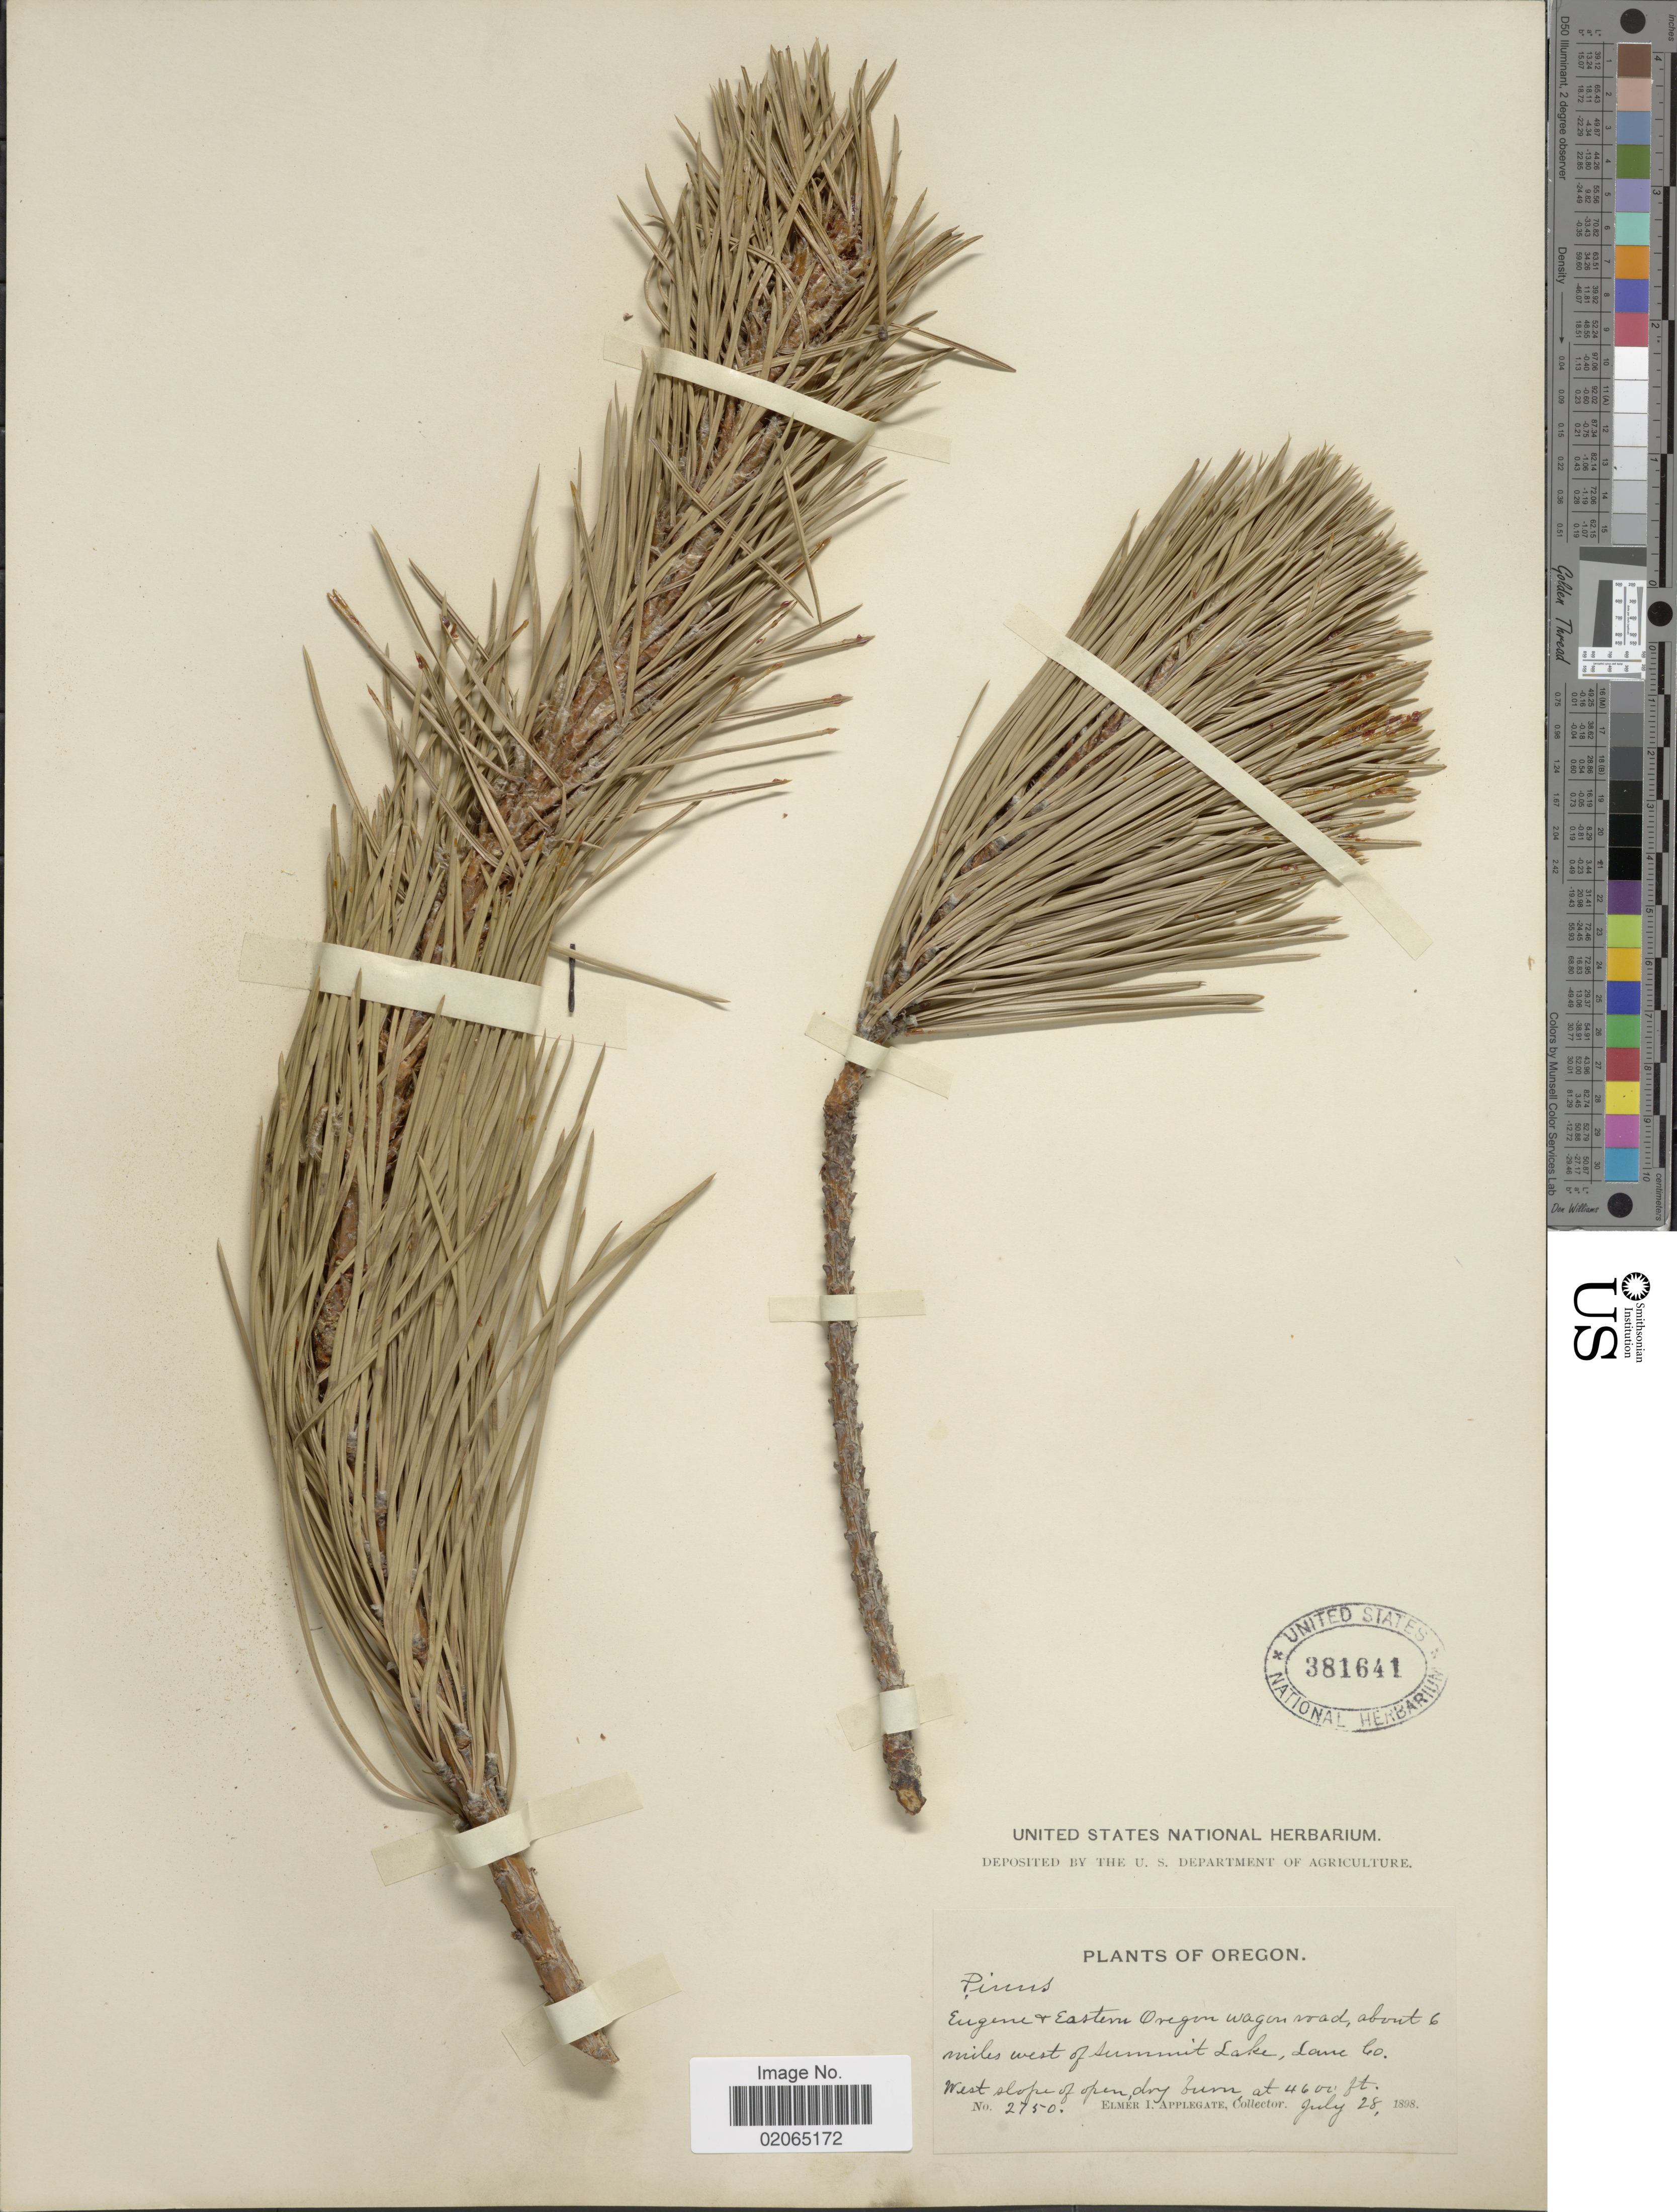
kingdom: Plantae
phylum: Tracheophyta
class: Pinopsida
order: Pinales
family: Pinaceae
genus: Pinus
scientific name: Pinus sp.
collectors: E. I. Applegate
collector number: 2750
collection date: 1898-07-28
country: United States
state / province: Oregon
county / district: Lane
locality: Eugene + Eastern Oregon wagon Road, about 6 miles west of summit Lake, Lane Co.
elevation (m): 1402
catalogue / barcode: US 381641